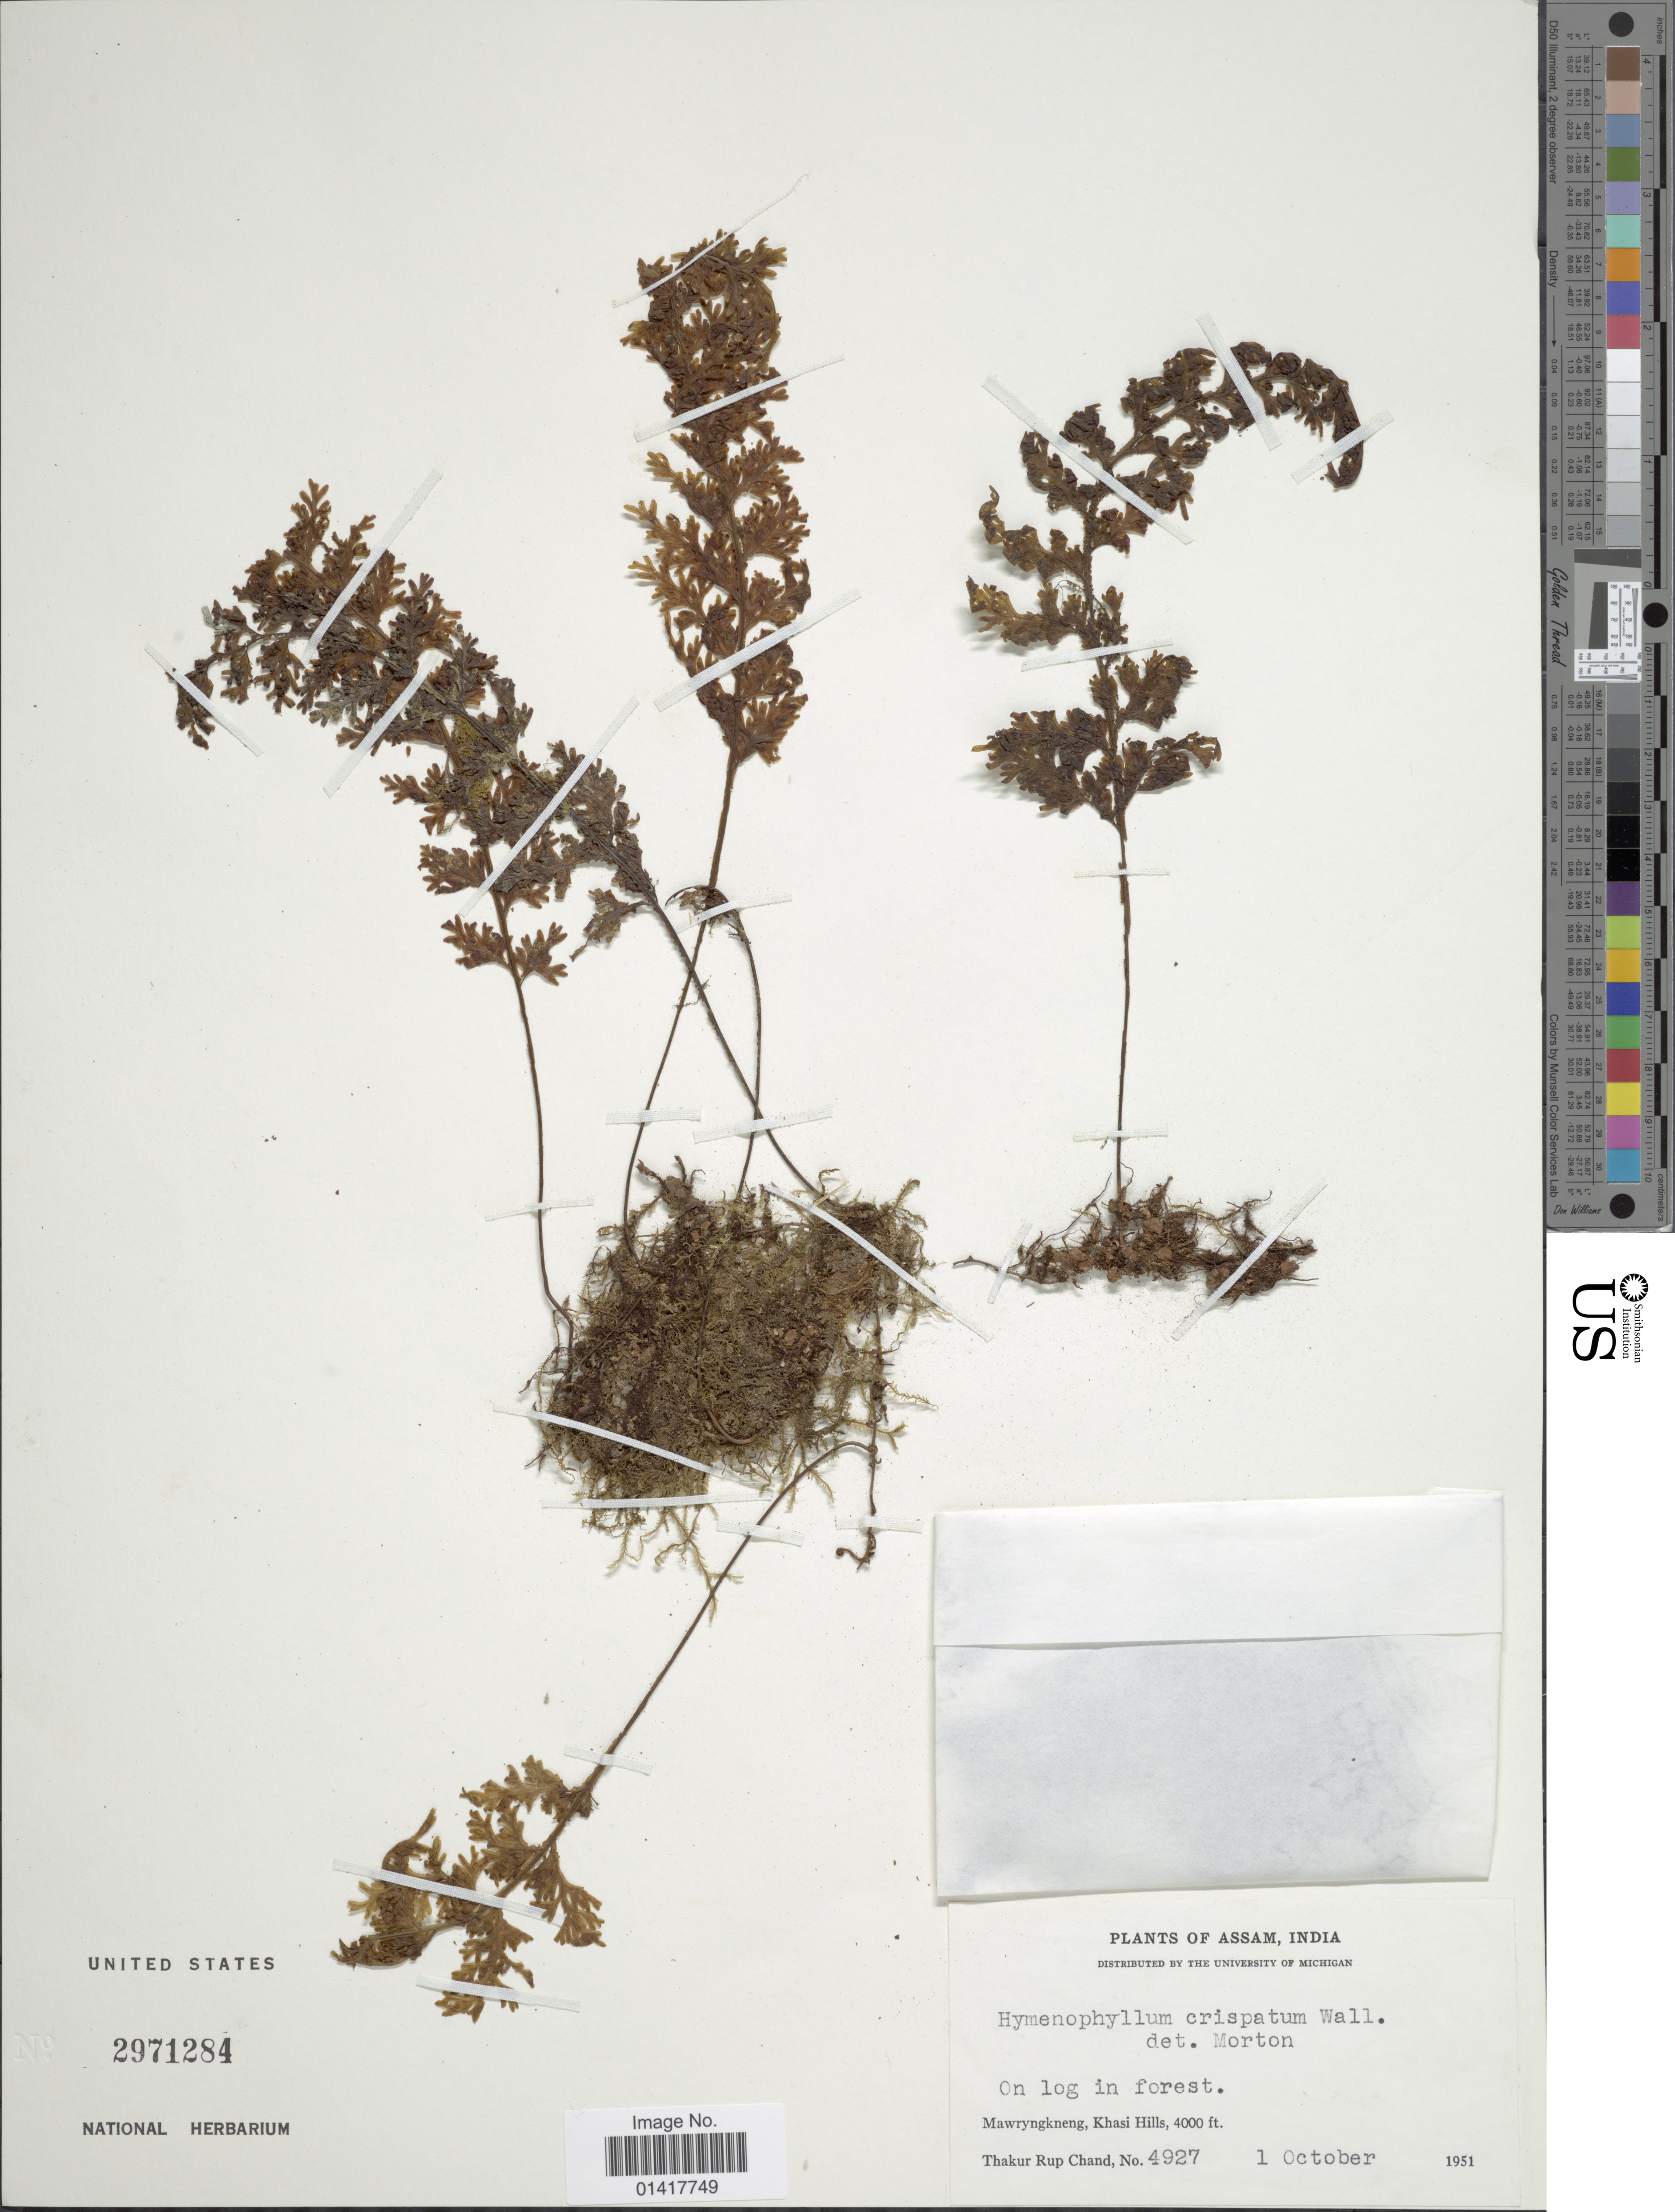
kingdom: Plantae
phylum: Tracheophyta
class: Polypodiopsida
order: Hymenophyllales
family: Hymenophyllaceae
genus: Hymenophyllum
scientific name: Hymenophyllum crispatum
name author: Wall. ex Hook. & Grev.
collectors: T. R. Chand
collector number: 4927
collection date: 1951-10-01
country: India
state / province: Meghalaya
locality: Mawryngkneng, Khasi Hills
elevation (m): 1219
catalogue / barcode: US 2971284